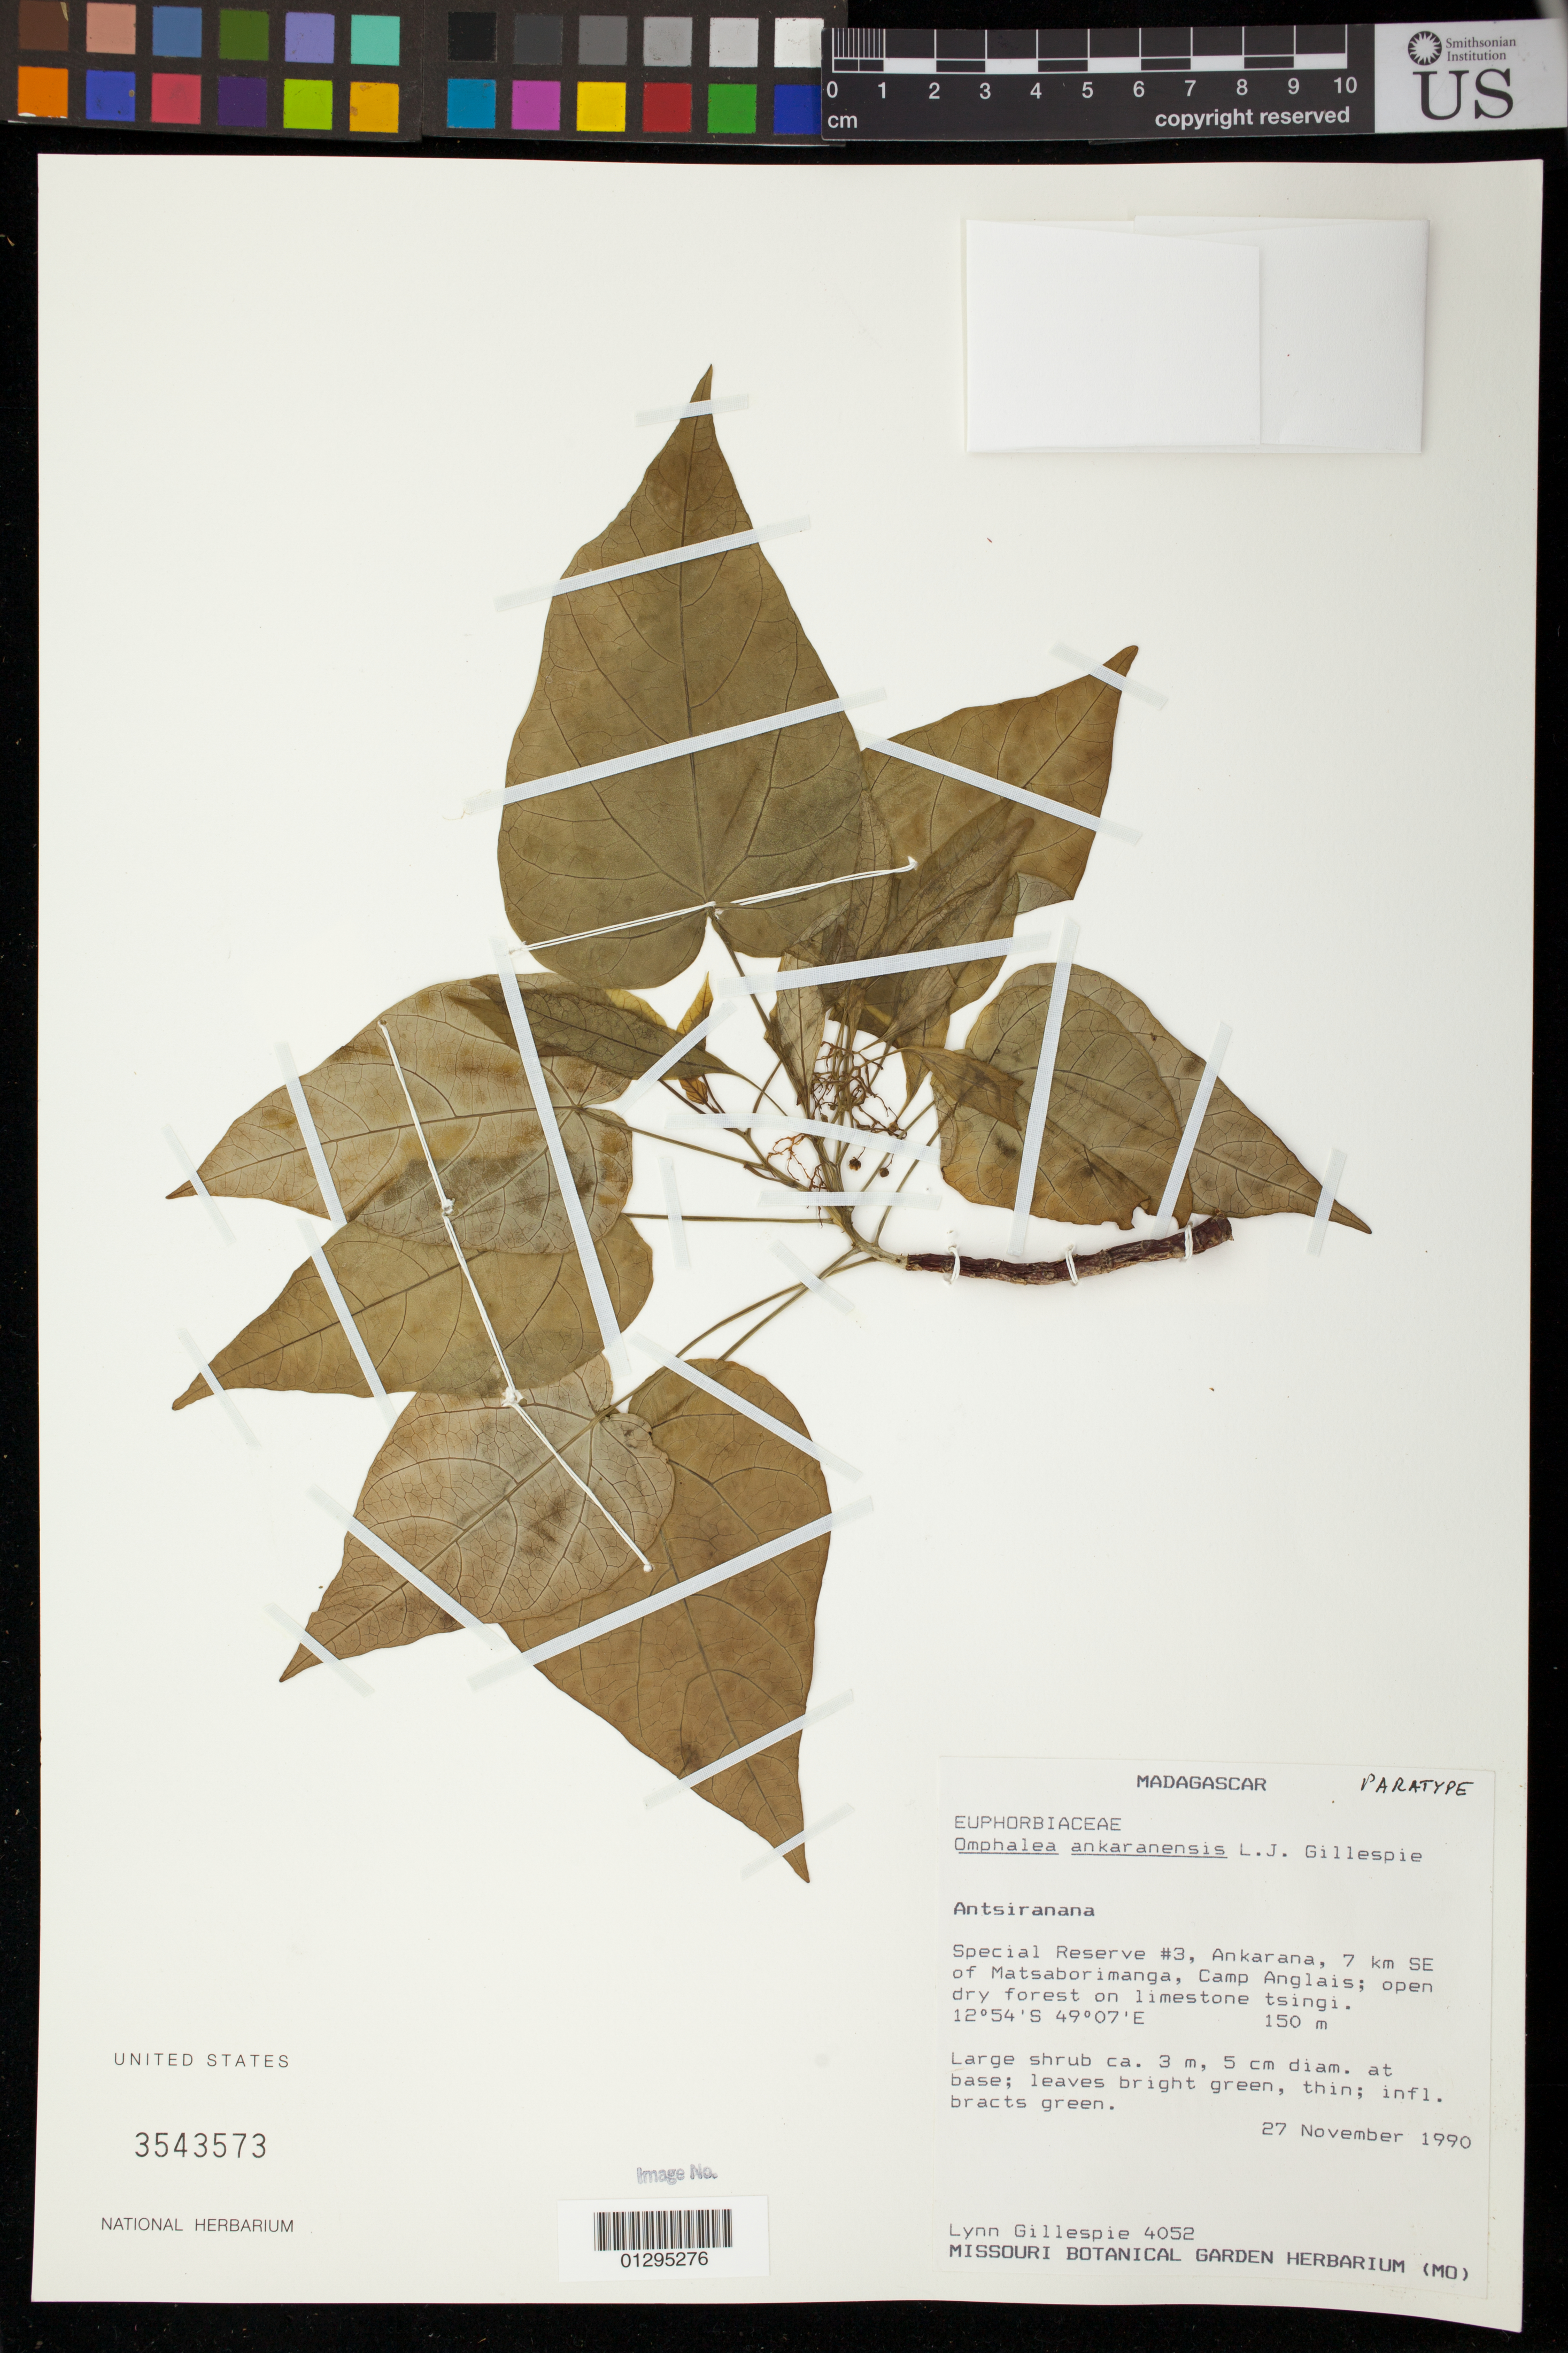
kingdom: Plantae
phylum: Tracheophyta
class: Magnoliopsida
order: Malpighiales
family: Euphorbiaceae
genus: Omphalea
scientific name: Omphalea ankaranensis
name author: L.J. Gillespie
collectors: L. J. Gillespie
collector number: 4052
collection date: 1990-11-27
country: Madagascar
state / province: Diana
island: Madagascar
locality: Antsiranana. Special Reserve #3, Ankarana, 7 km SE of Matsaborimanga, Camp Anglais.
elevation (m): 150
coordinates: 12°54'S, 49°07'E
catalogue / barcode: US 3543573